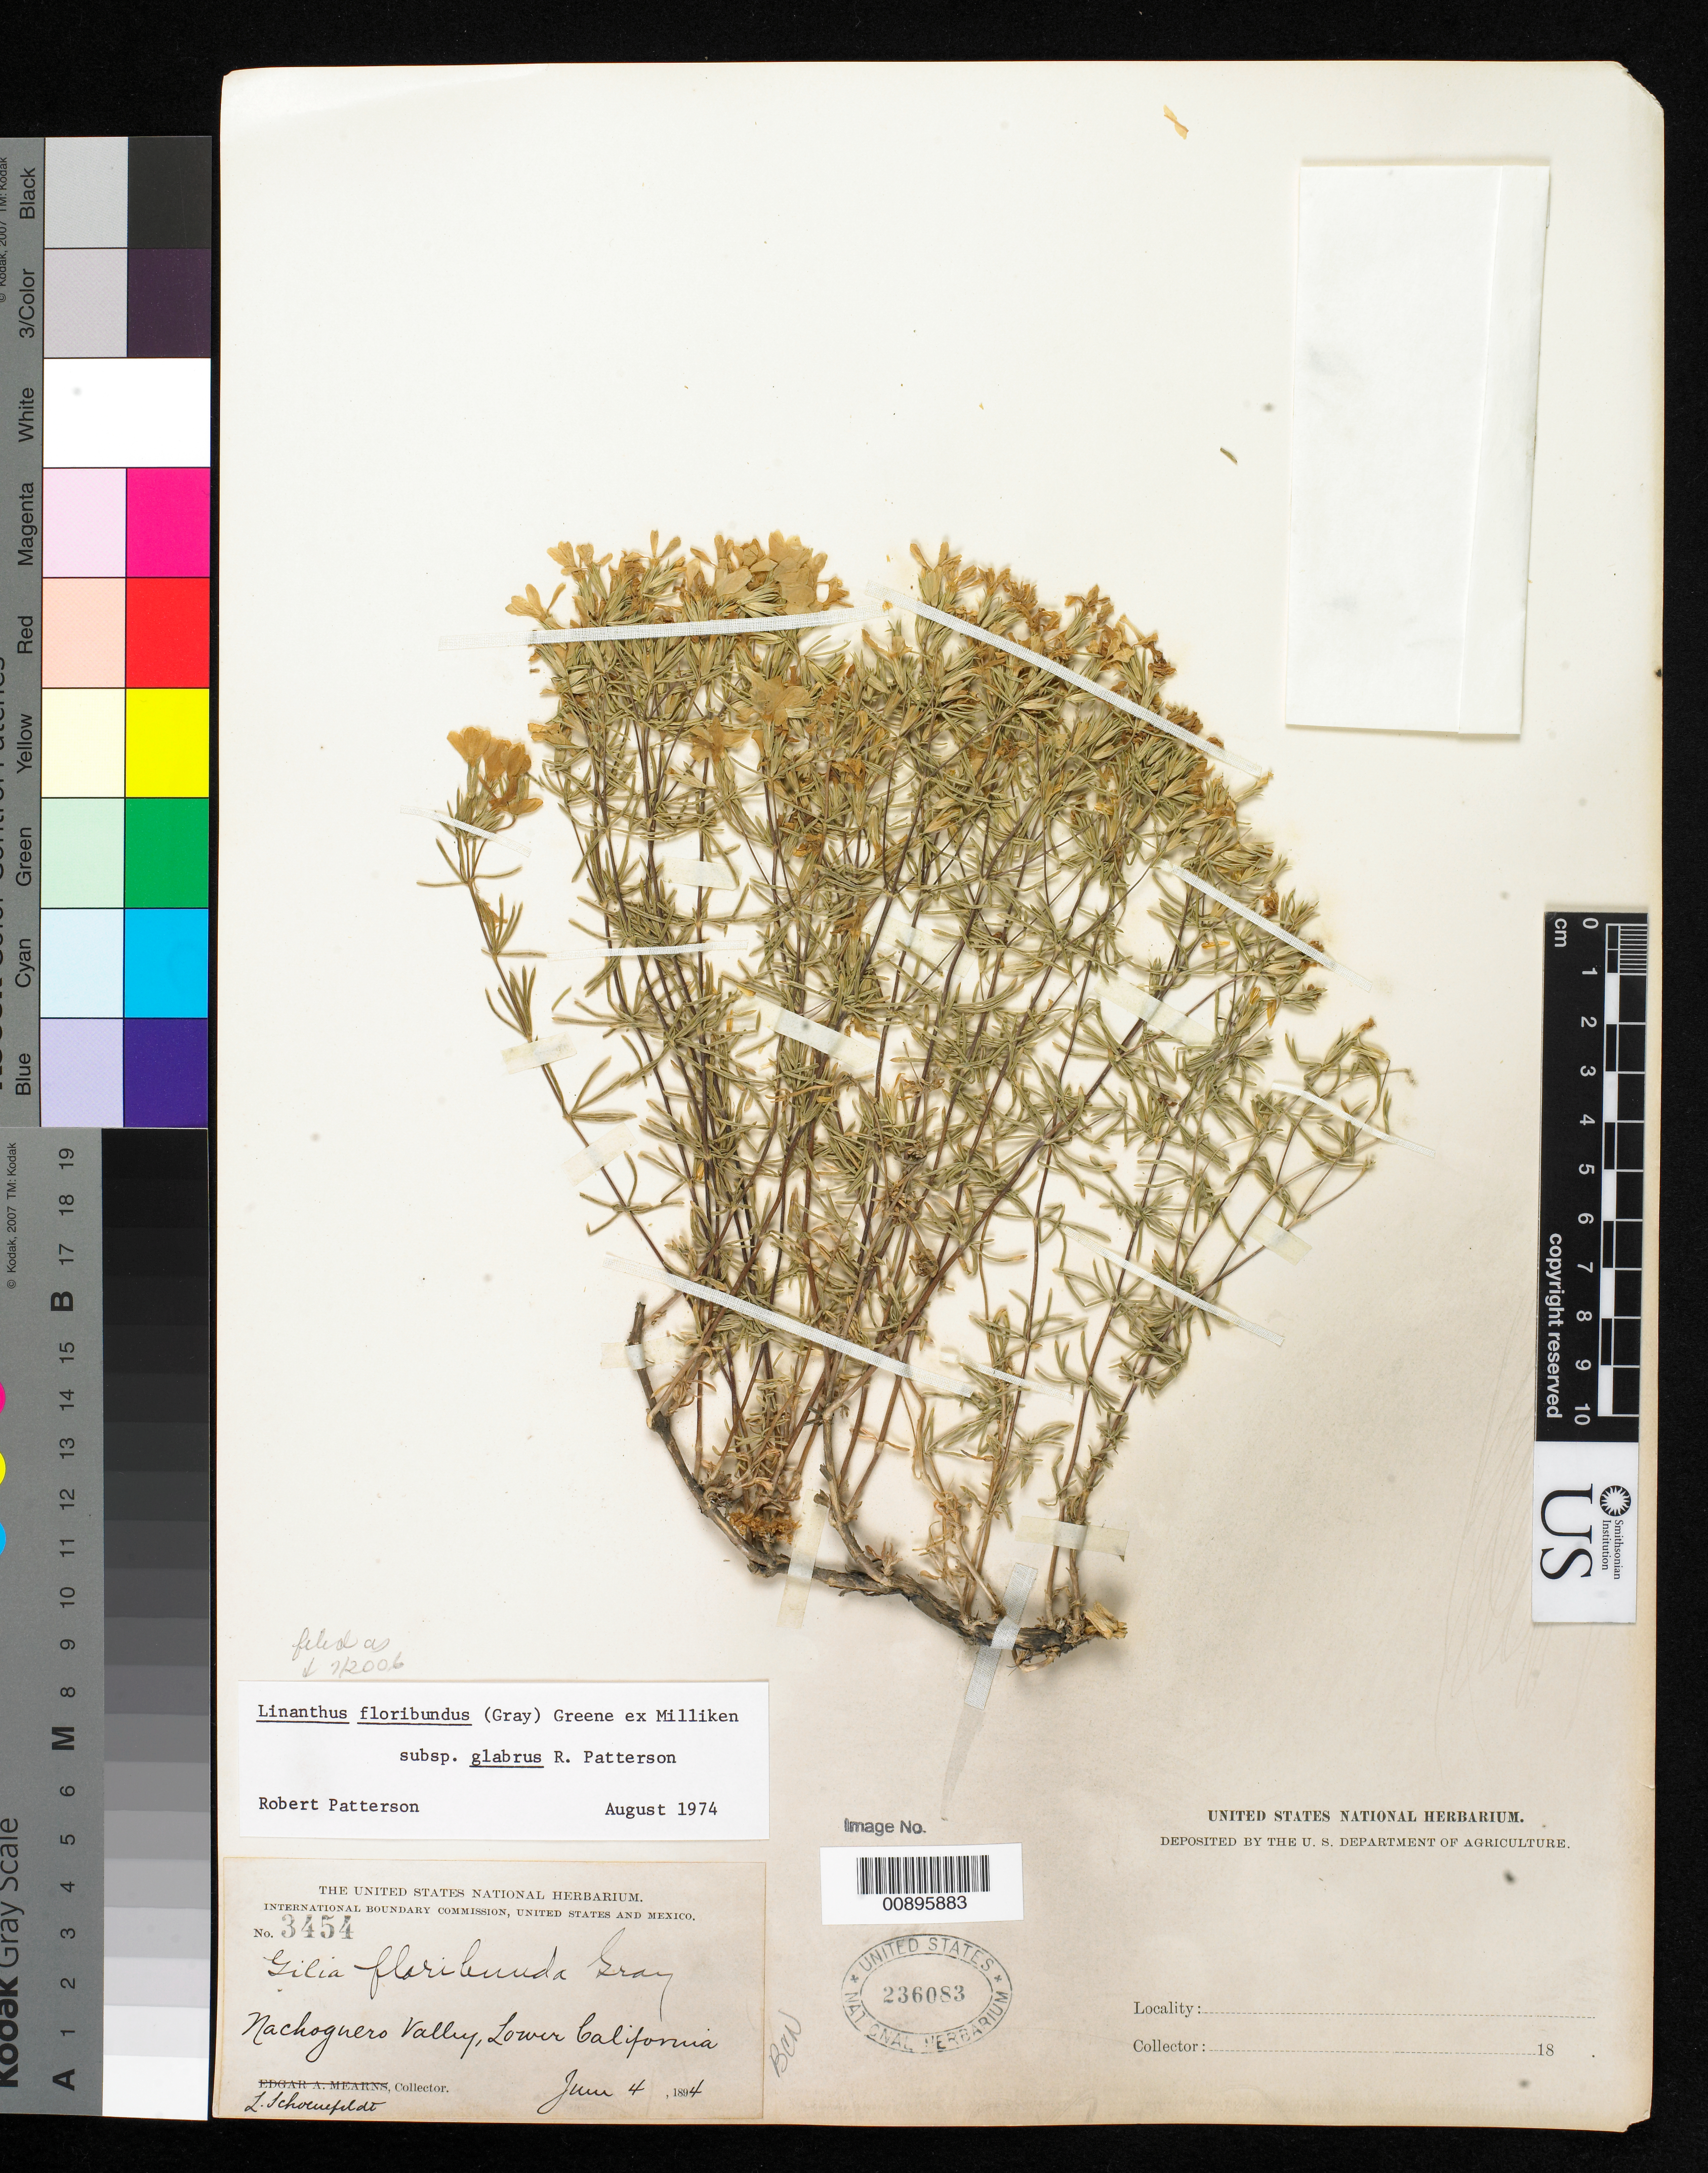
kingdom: Plantae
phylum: Tracheophyta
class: Magnoliopsida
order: Ericales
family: Polemoniaceae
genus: Leptosiphon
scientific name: Leptosiphon floribundus subsp. glaber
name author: (R. Patt.) J.M. Porter & L.A. Johnson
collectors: L. Schoenfeldt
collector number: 3454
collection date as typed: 04 Jun 1894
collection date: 1894-06-04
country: Mexico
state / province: Baja California Norte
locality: Nachoguero Valley, Baja California.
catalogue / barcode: US 236083